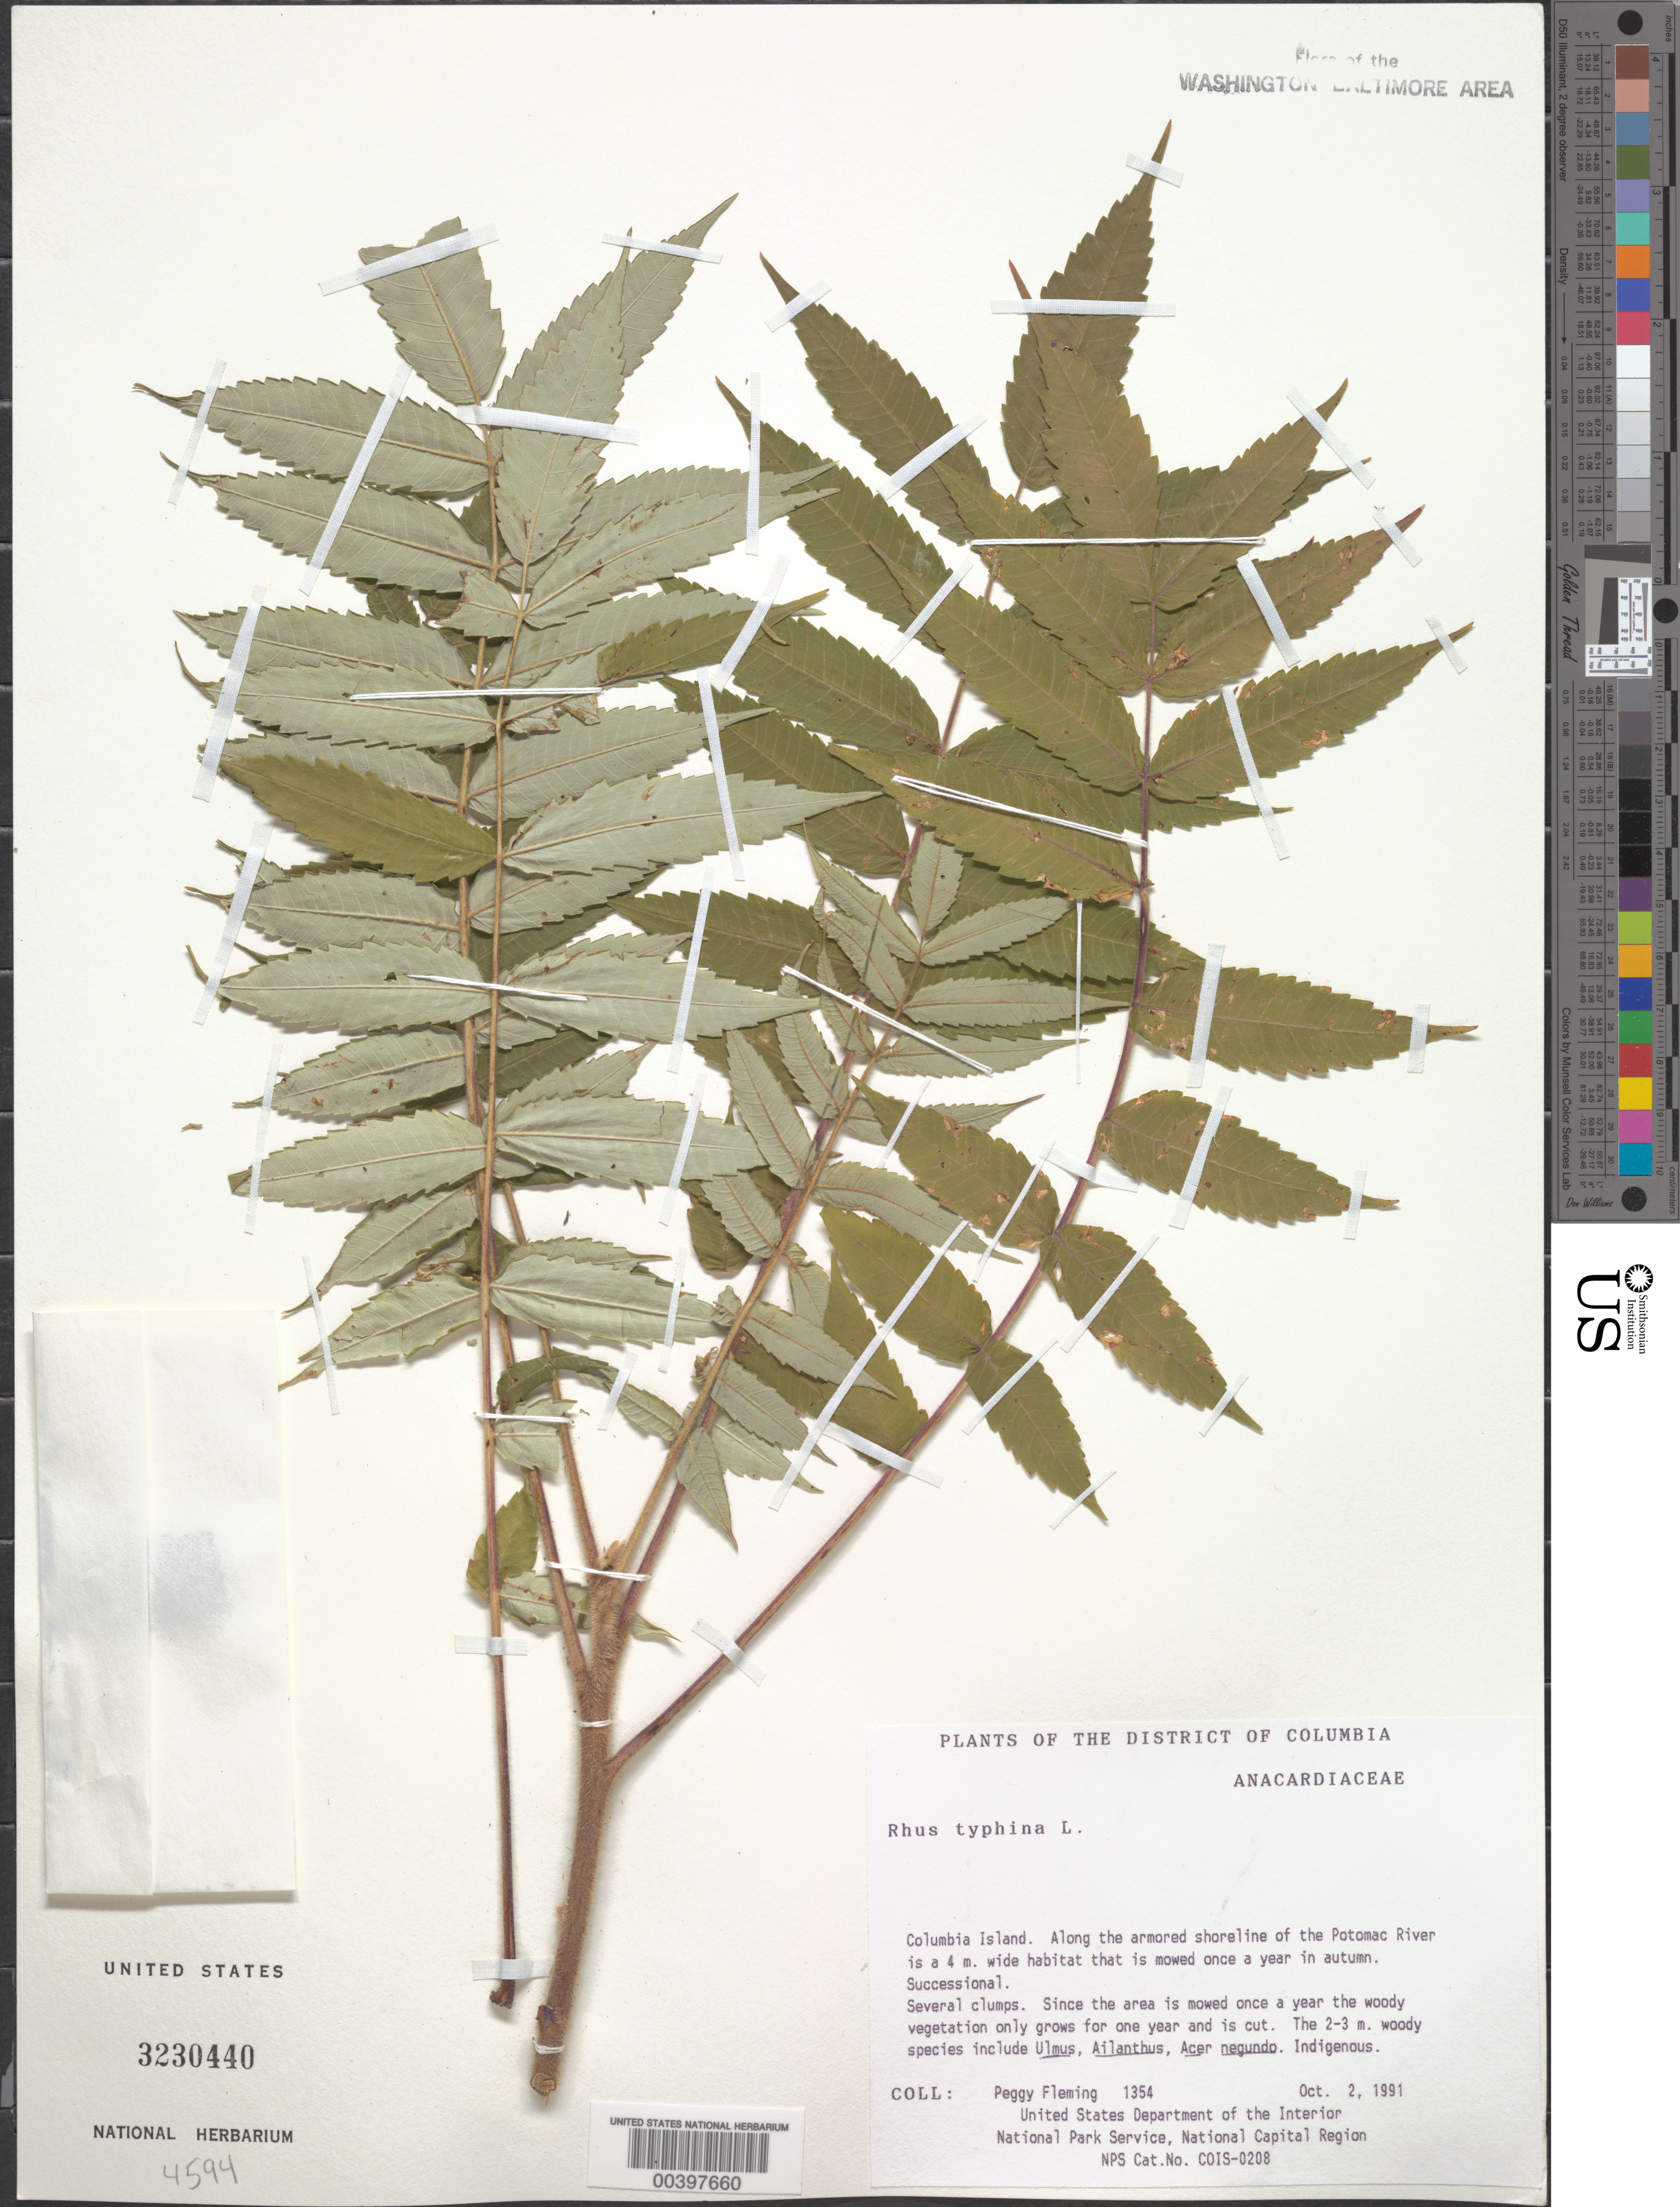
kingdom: Plantae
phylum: Tracheophyta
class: Magnoliopsida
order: Sapindales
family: Anacardiaceae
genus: Rhus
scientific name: Rhus typhina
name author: L.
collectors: P. Fleming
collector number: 1354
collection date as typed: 02 Oct 1991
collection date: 1991-10-02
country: United States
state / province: District of Columbia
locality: Columbia Island, Armored shoreline along Potomac River Columbia Island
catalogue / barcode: US 3230440